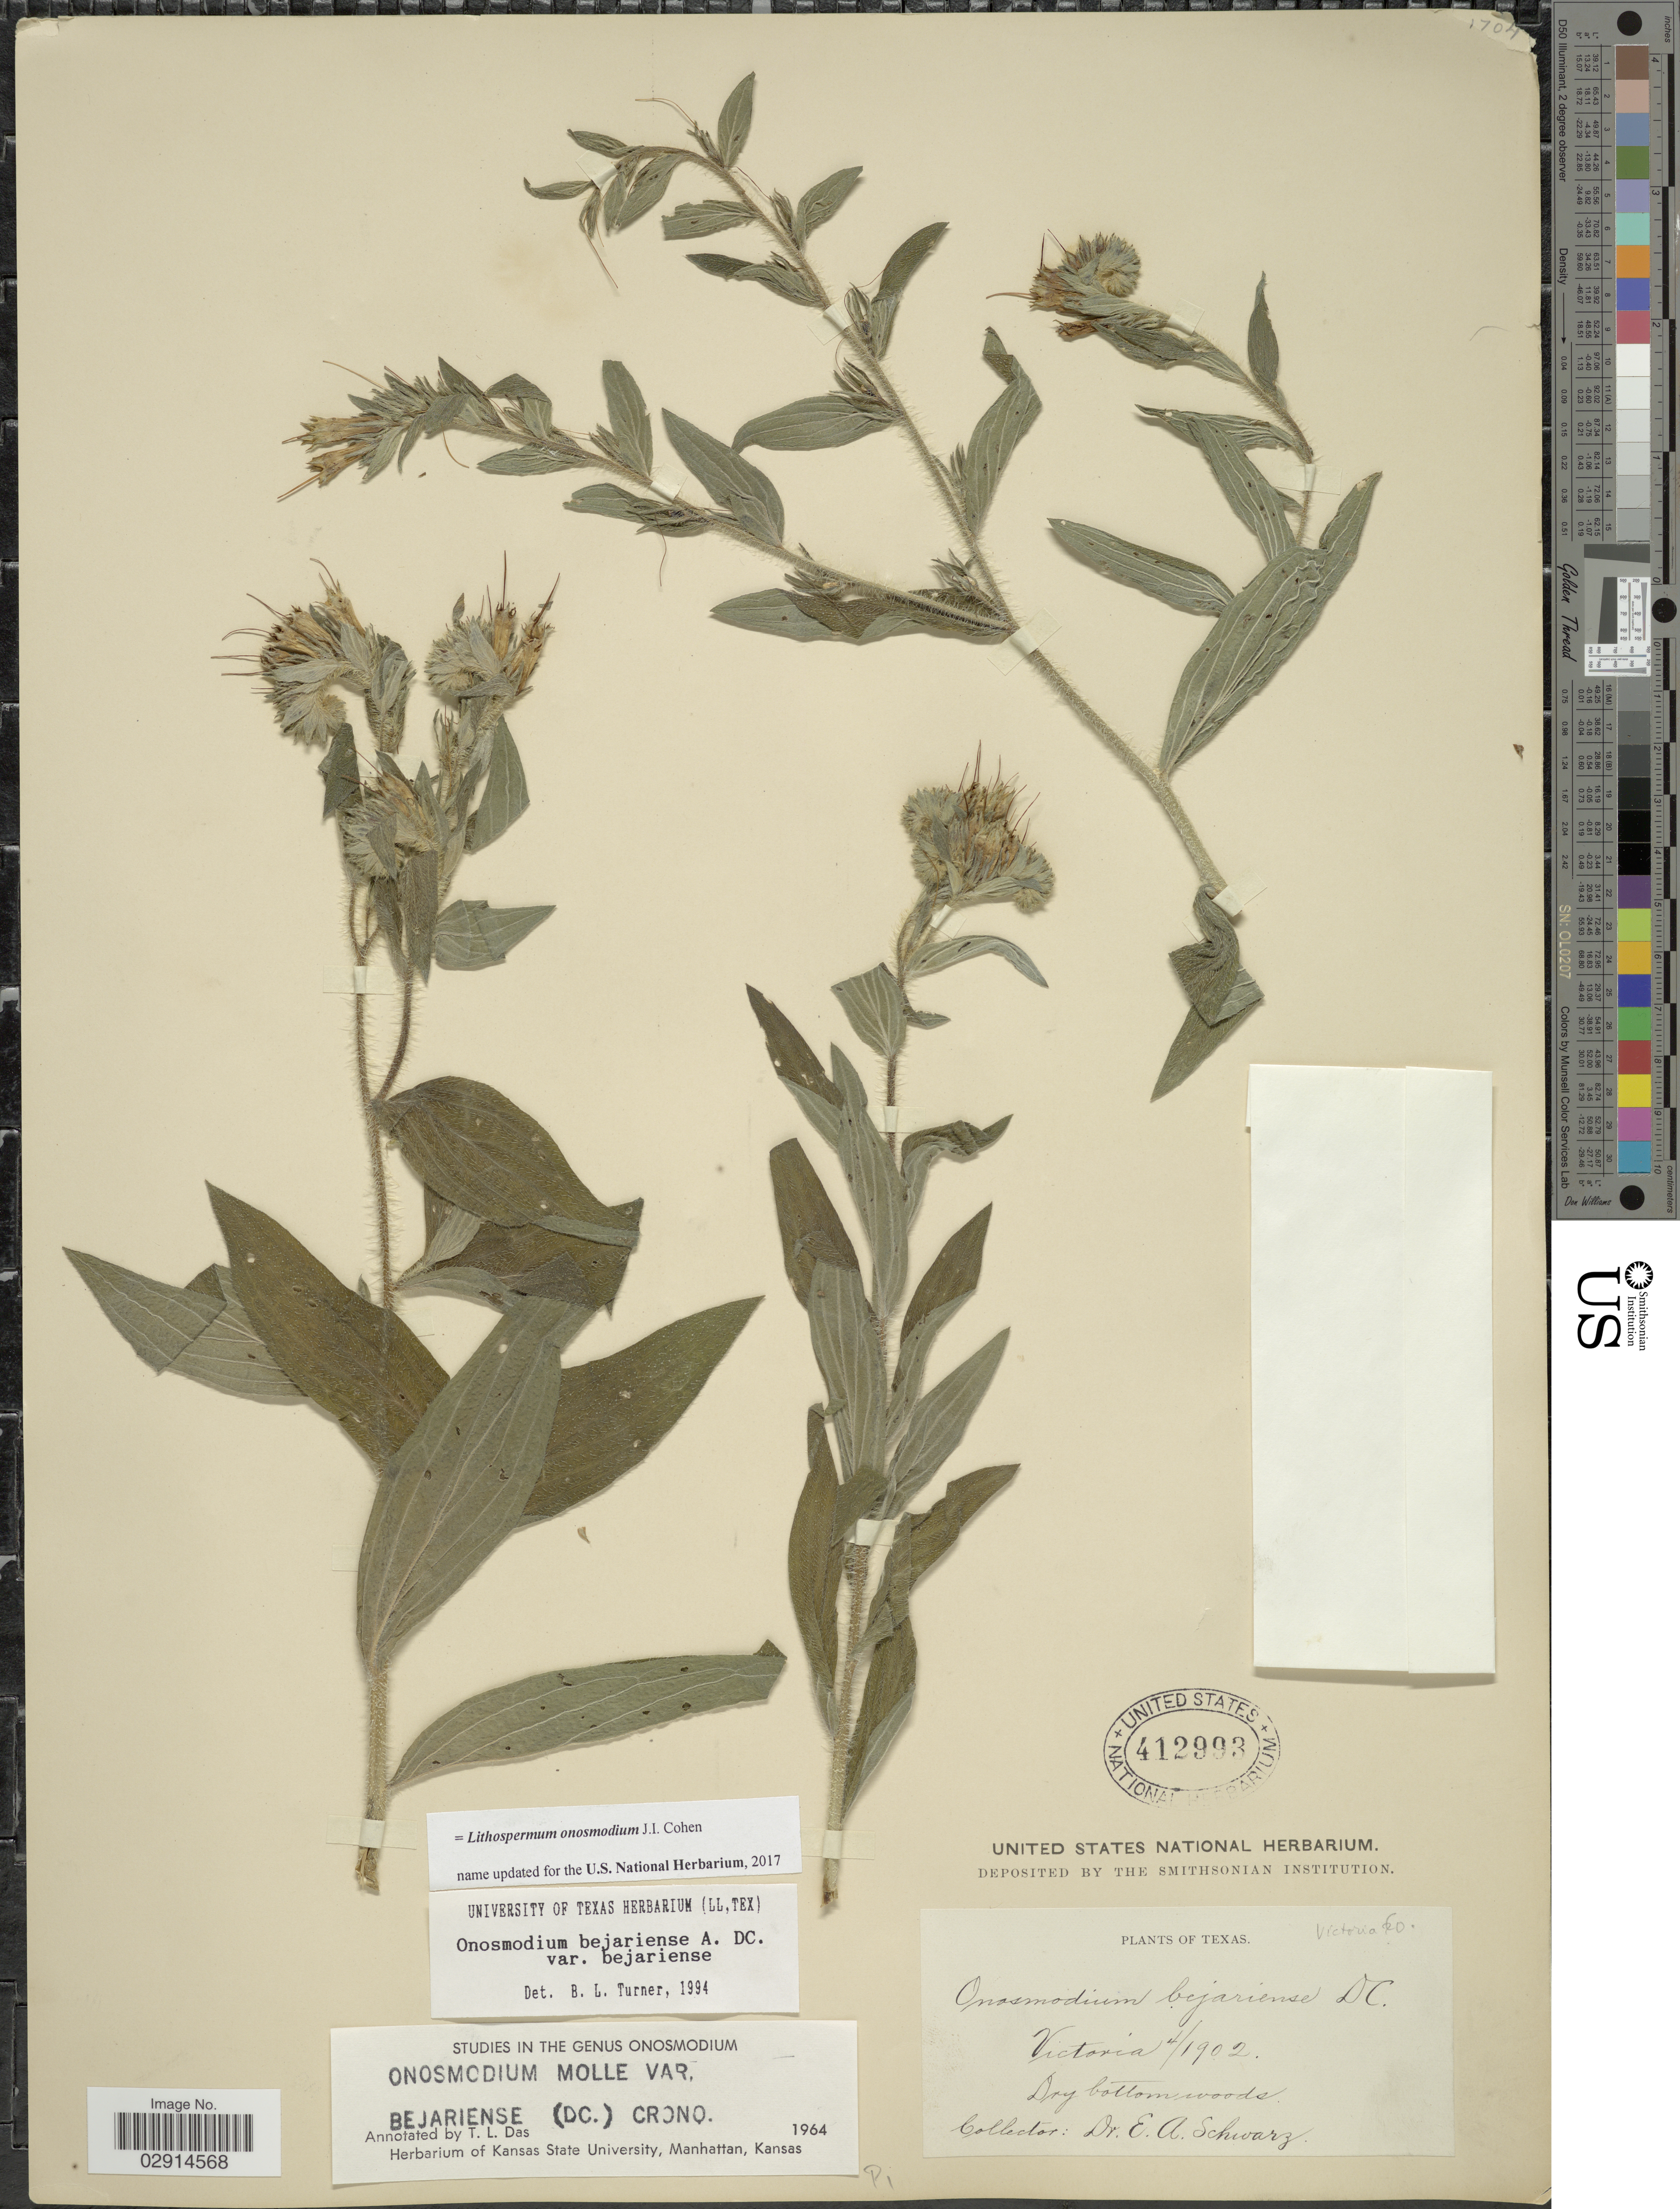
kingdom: Plantae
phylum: Tracheophyta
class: Magnoliopsida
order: Boraginales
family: Boraginaceae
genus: Lithospermum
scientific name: Lithospermum onosmodium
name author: Cohen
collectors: E. Schwarz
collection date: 1902-04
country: United States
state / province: Texas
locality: Victoria. Victoria Co.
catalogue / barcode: US 412993